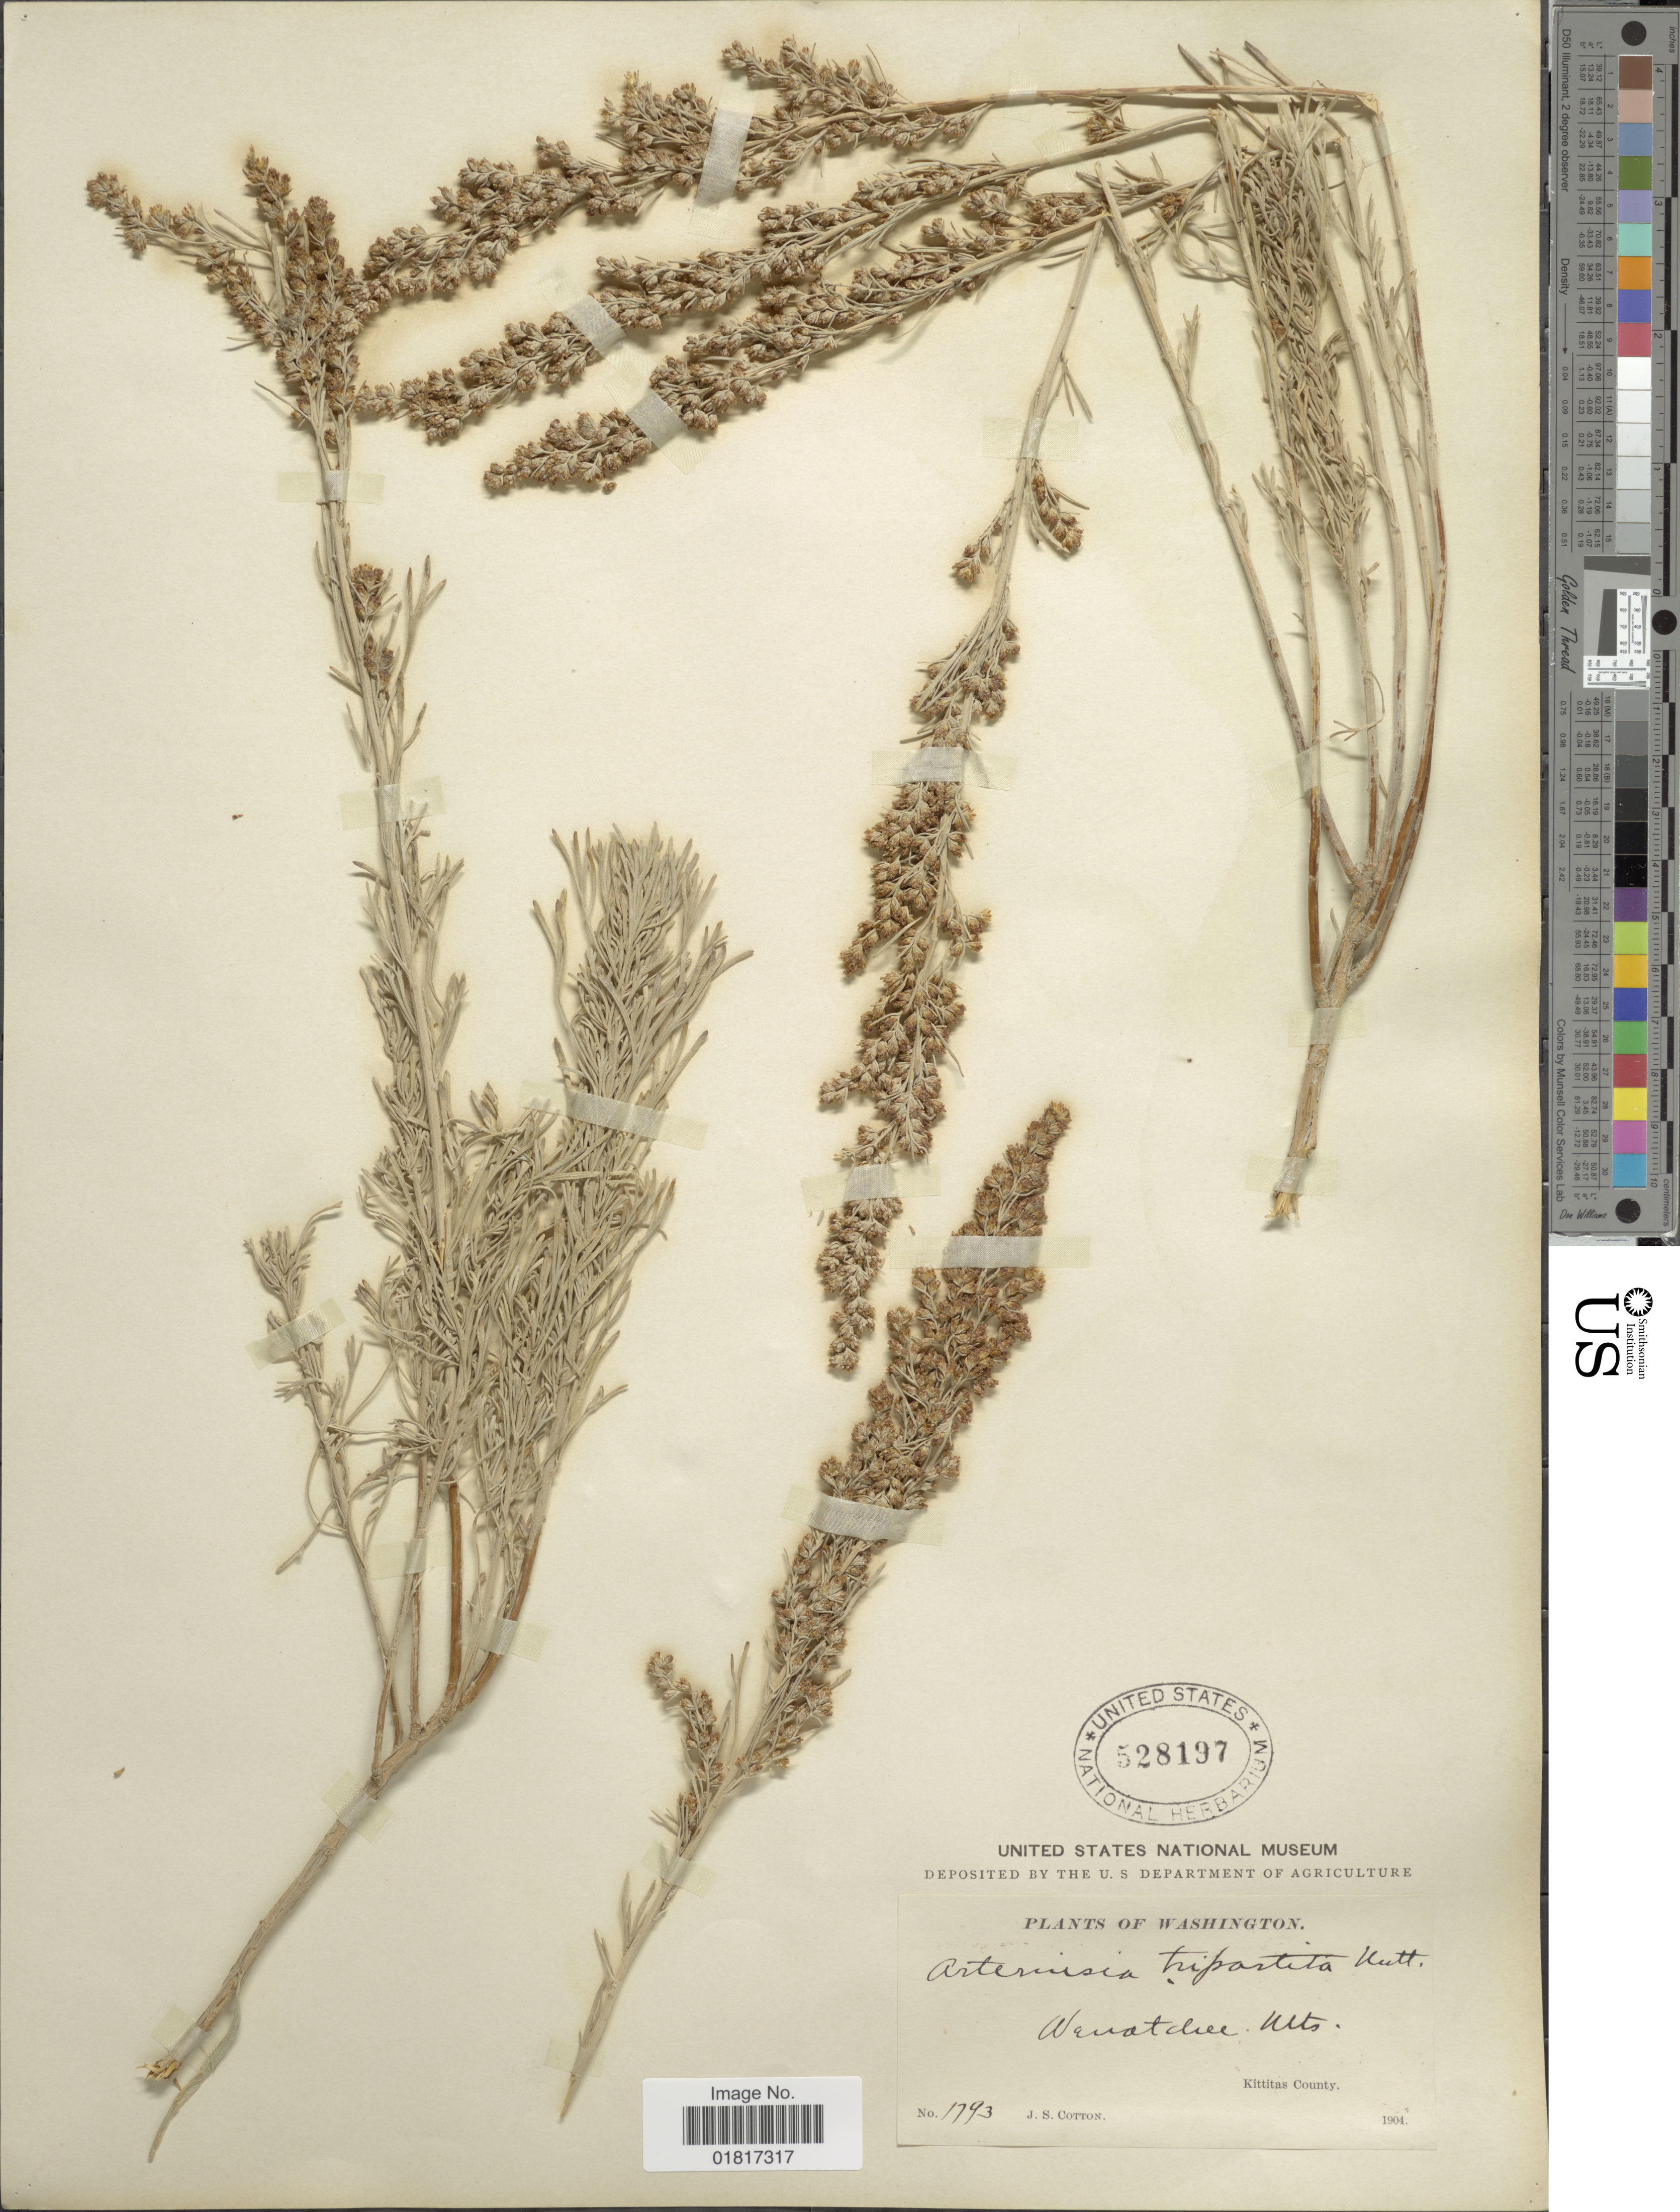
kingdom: Plantae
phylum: Tracheophyta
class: Magnoliopsida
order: Asterales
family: Asteraceae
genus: Artemisia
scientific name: Artemisia tripartita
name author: Rydb.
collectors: J. S. Cotton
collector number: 1793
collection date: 1904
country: United States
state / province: Washington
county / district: Kittitas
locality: Wenatchee Mts, Kittitas County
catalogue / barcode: US 528197